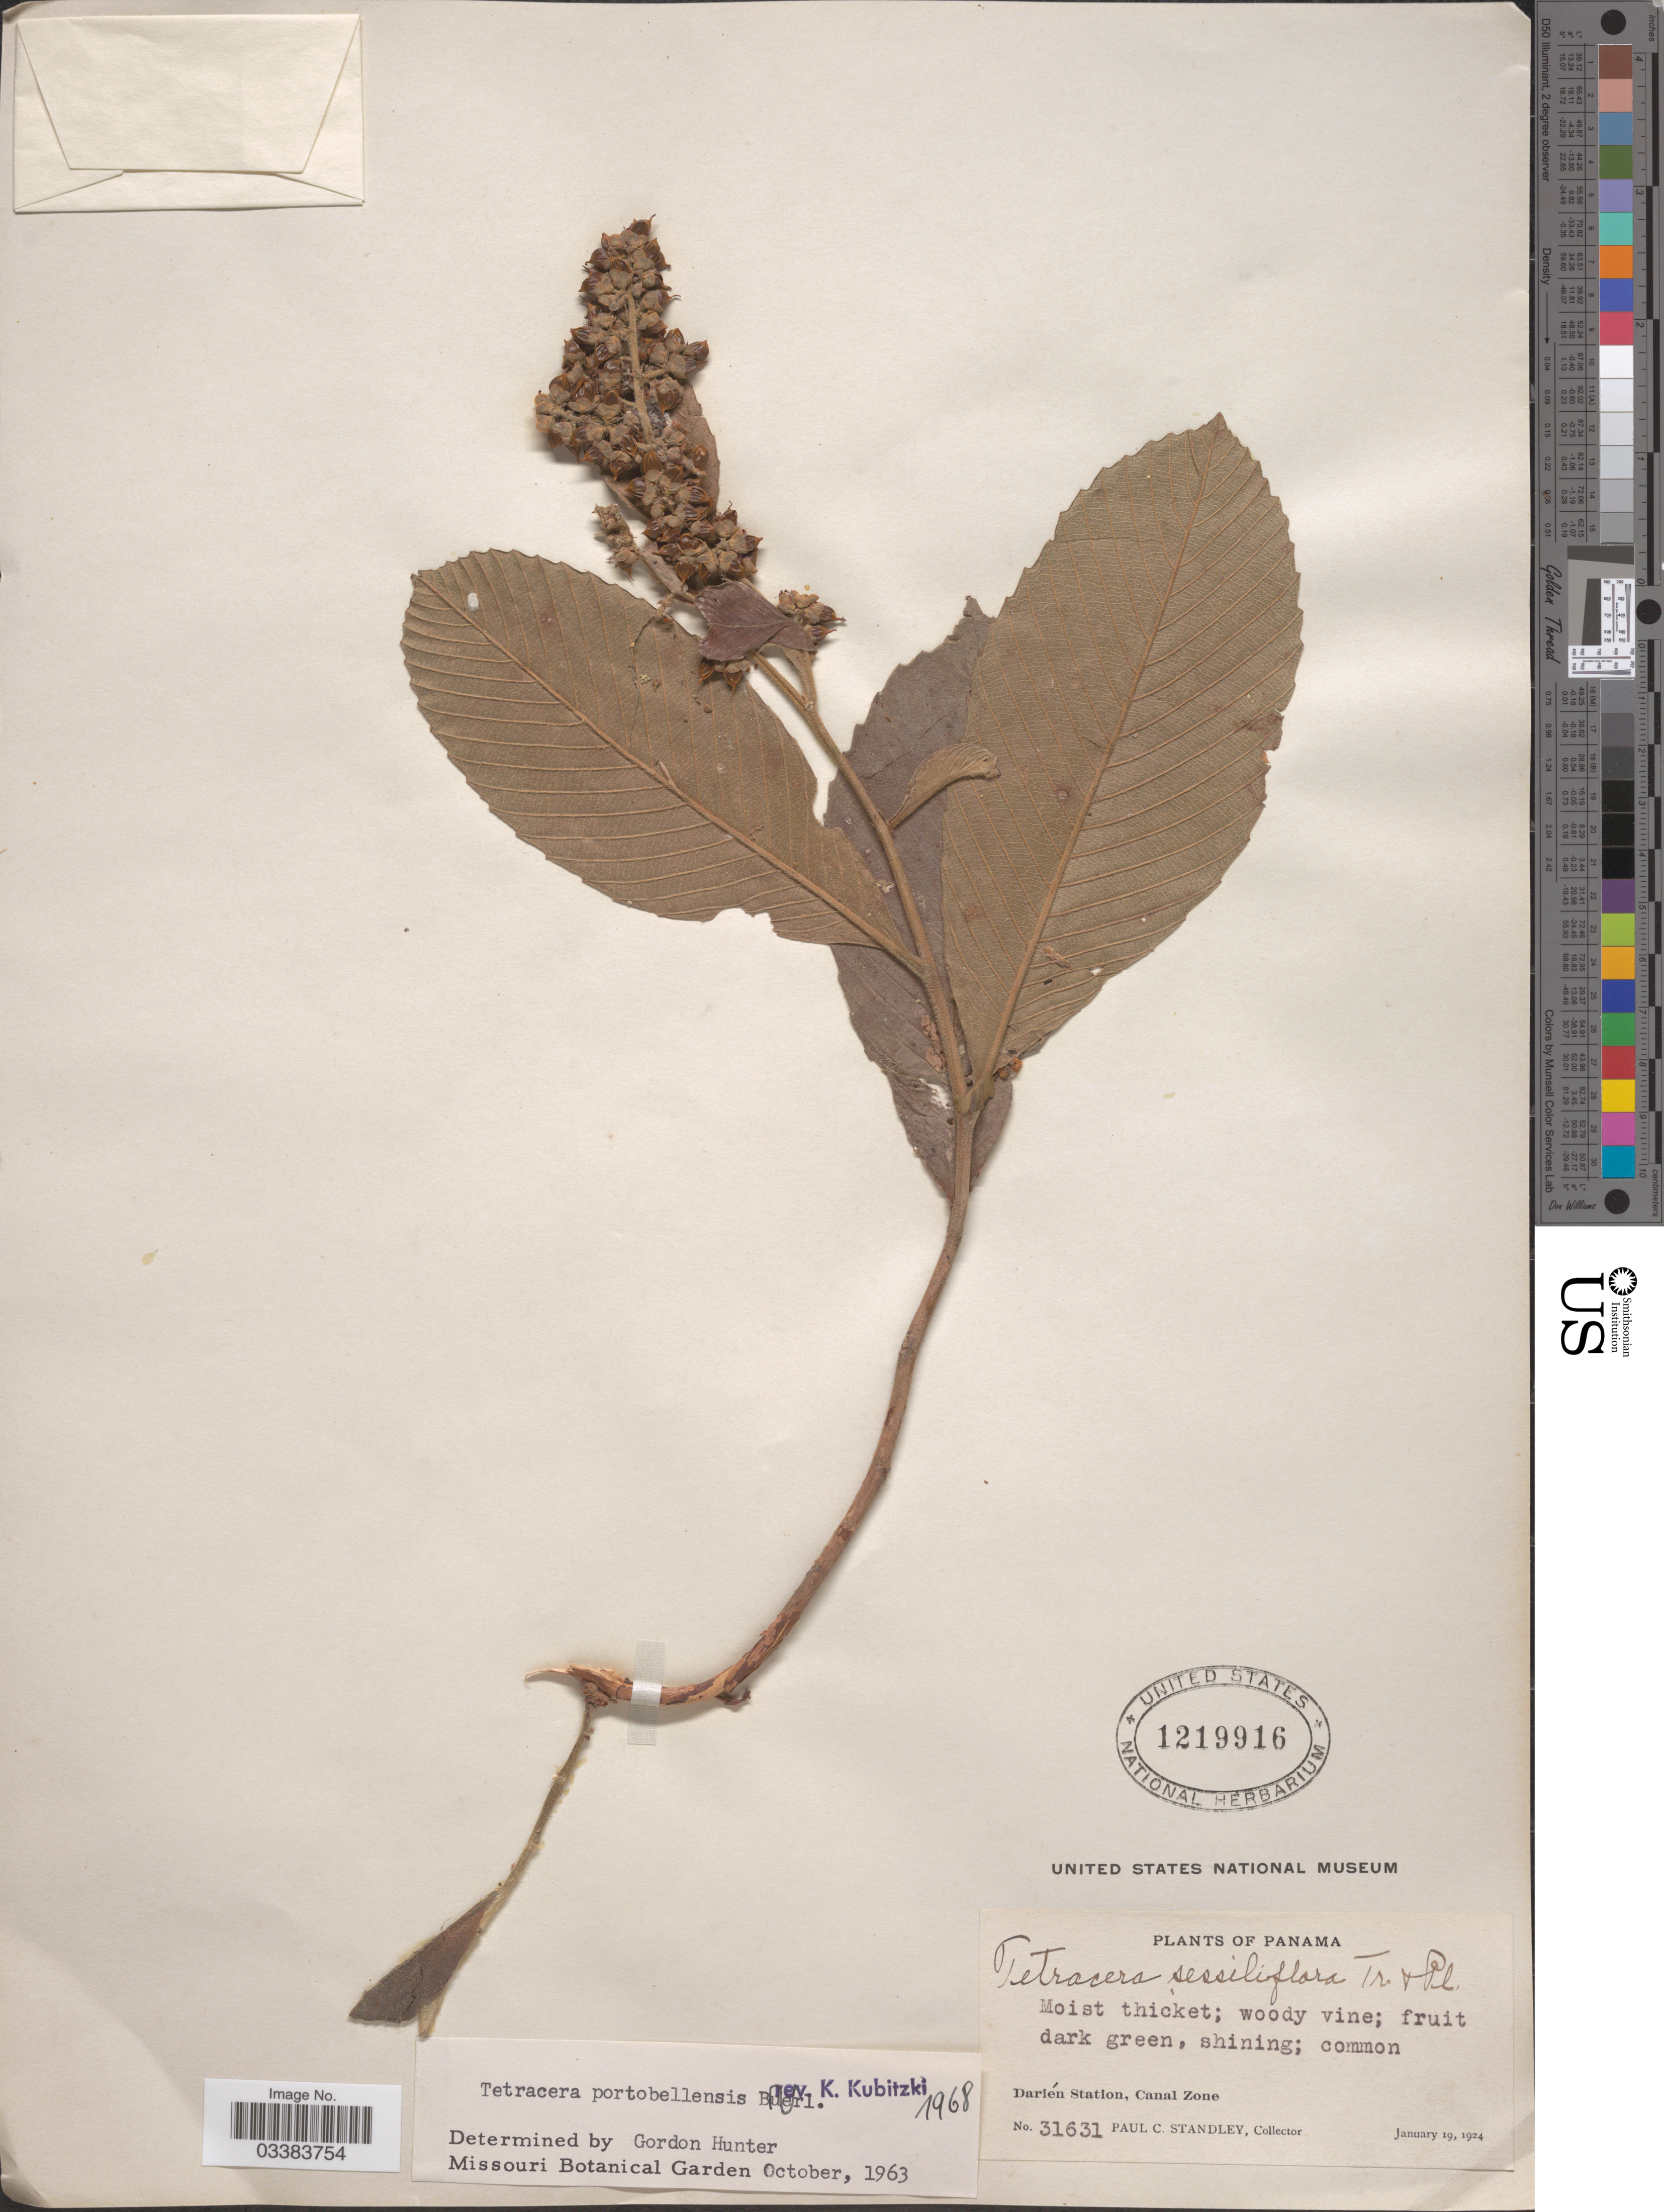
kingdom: Plantae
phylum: Tracheophyta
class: Magnoliopsida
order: Dilleniales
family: Dilleniaceae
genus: Tetracera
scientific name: Tetracera portobellensis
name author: Beurl.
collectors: P. C. Standley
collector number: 31631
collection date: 1924-01-19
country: Panama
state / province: Colón / Panamá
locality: Darién Station, Canal Zone.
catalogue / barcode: US 1219916